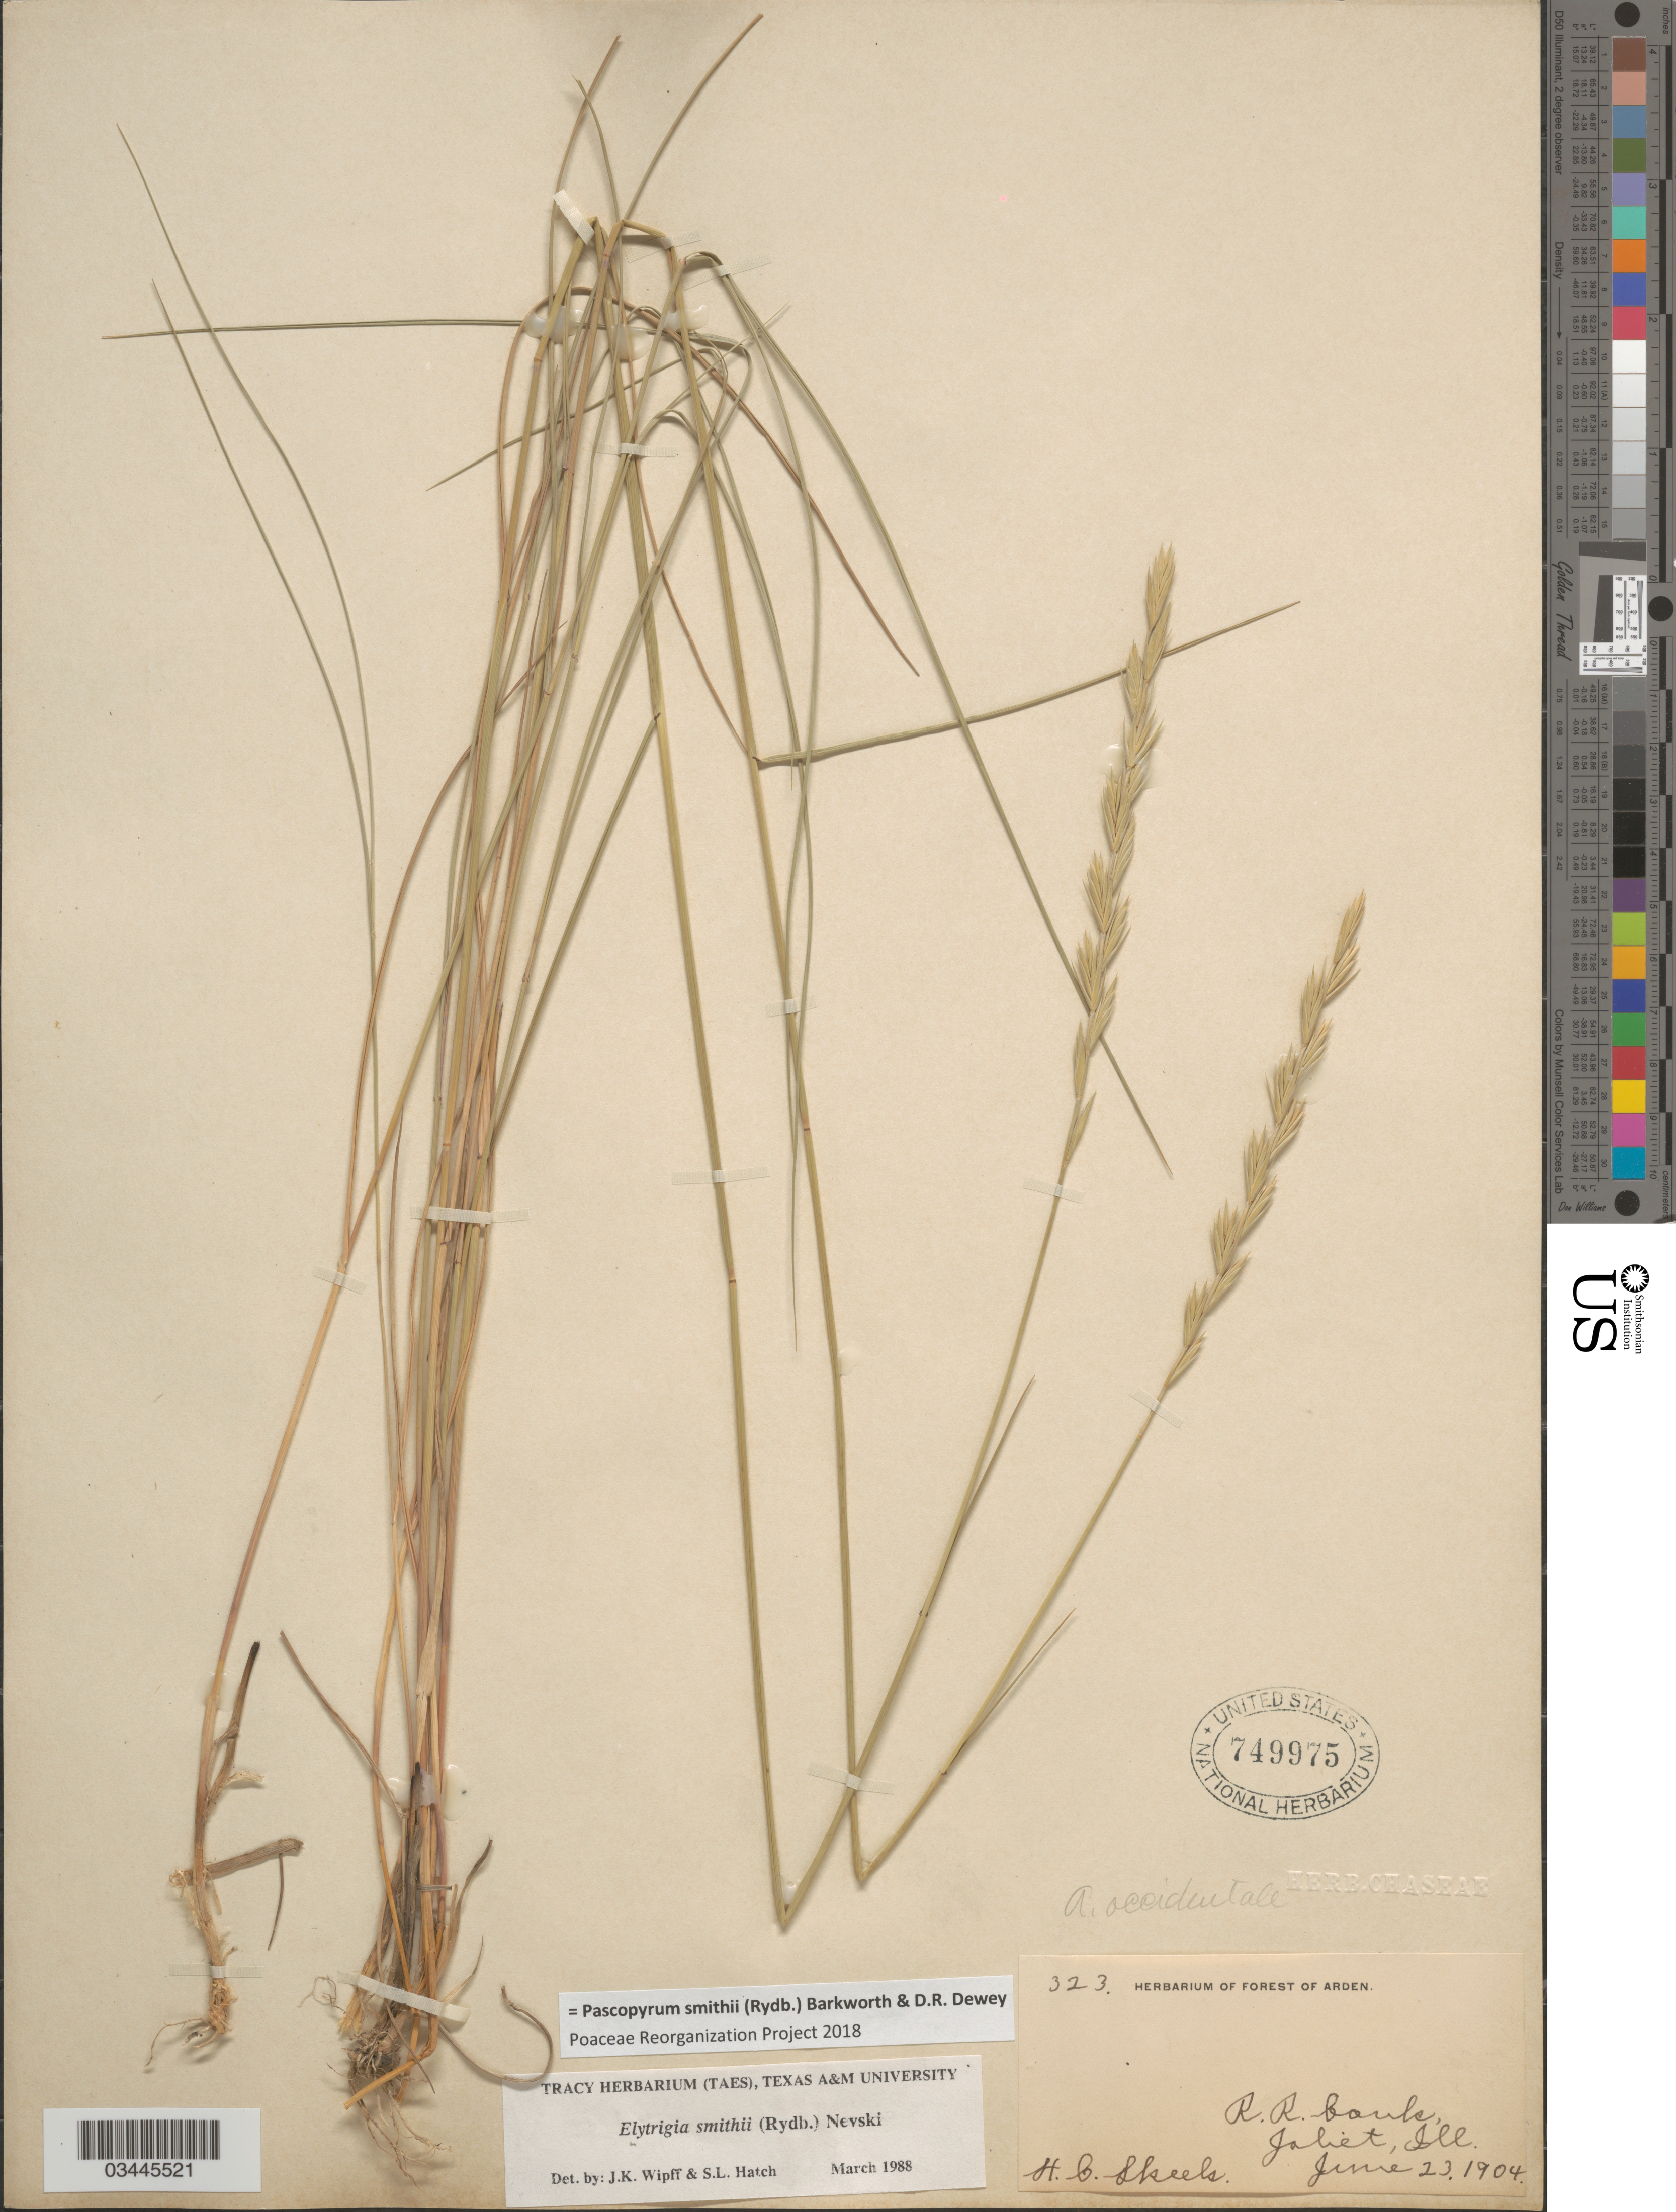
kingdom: Plantae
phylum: Tracheophyta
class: Liliopsida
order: Poales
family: Poaceae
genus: Pascopyrum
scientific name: Pascopyrum smithii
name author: (Rydb.) Barkworth & Dewey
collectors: H. Skeels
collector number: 323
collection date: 1904-06-23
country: United States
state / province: Illinois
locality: R. R. banks, Joliet.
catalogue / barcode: US 749975